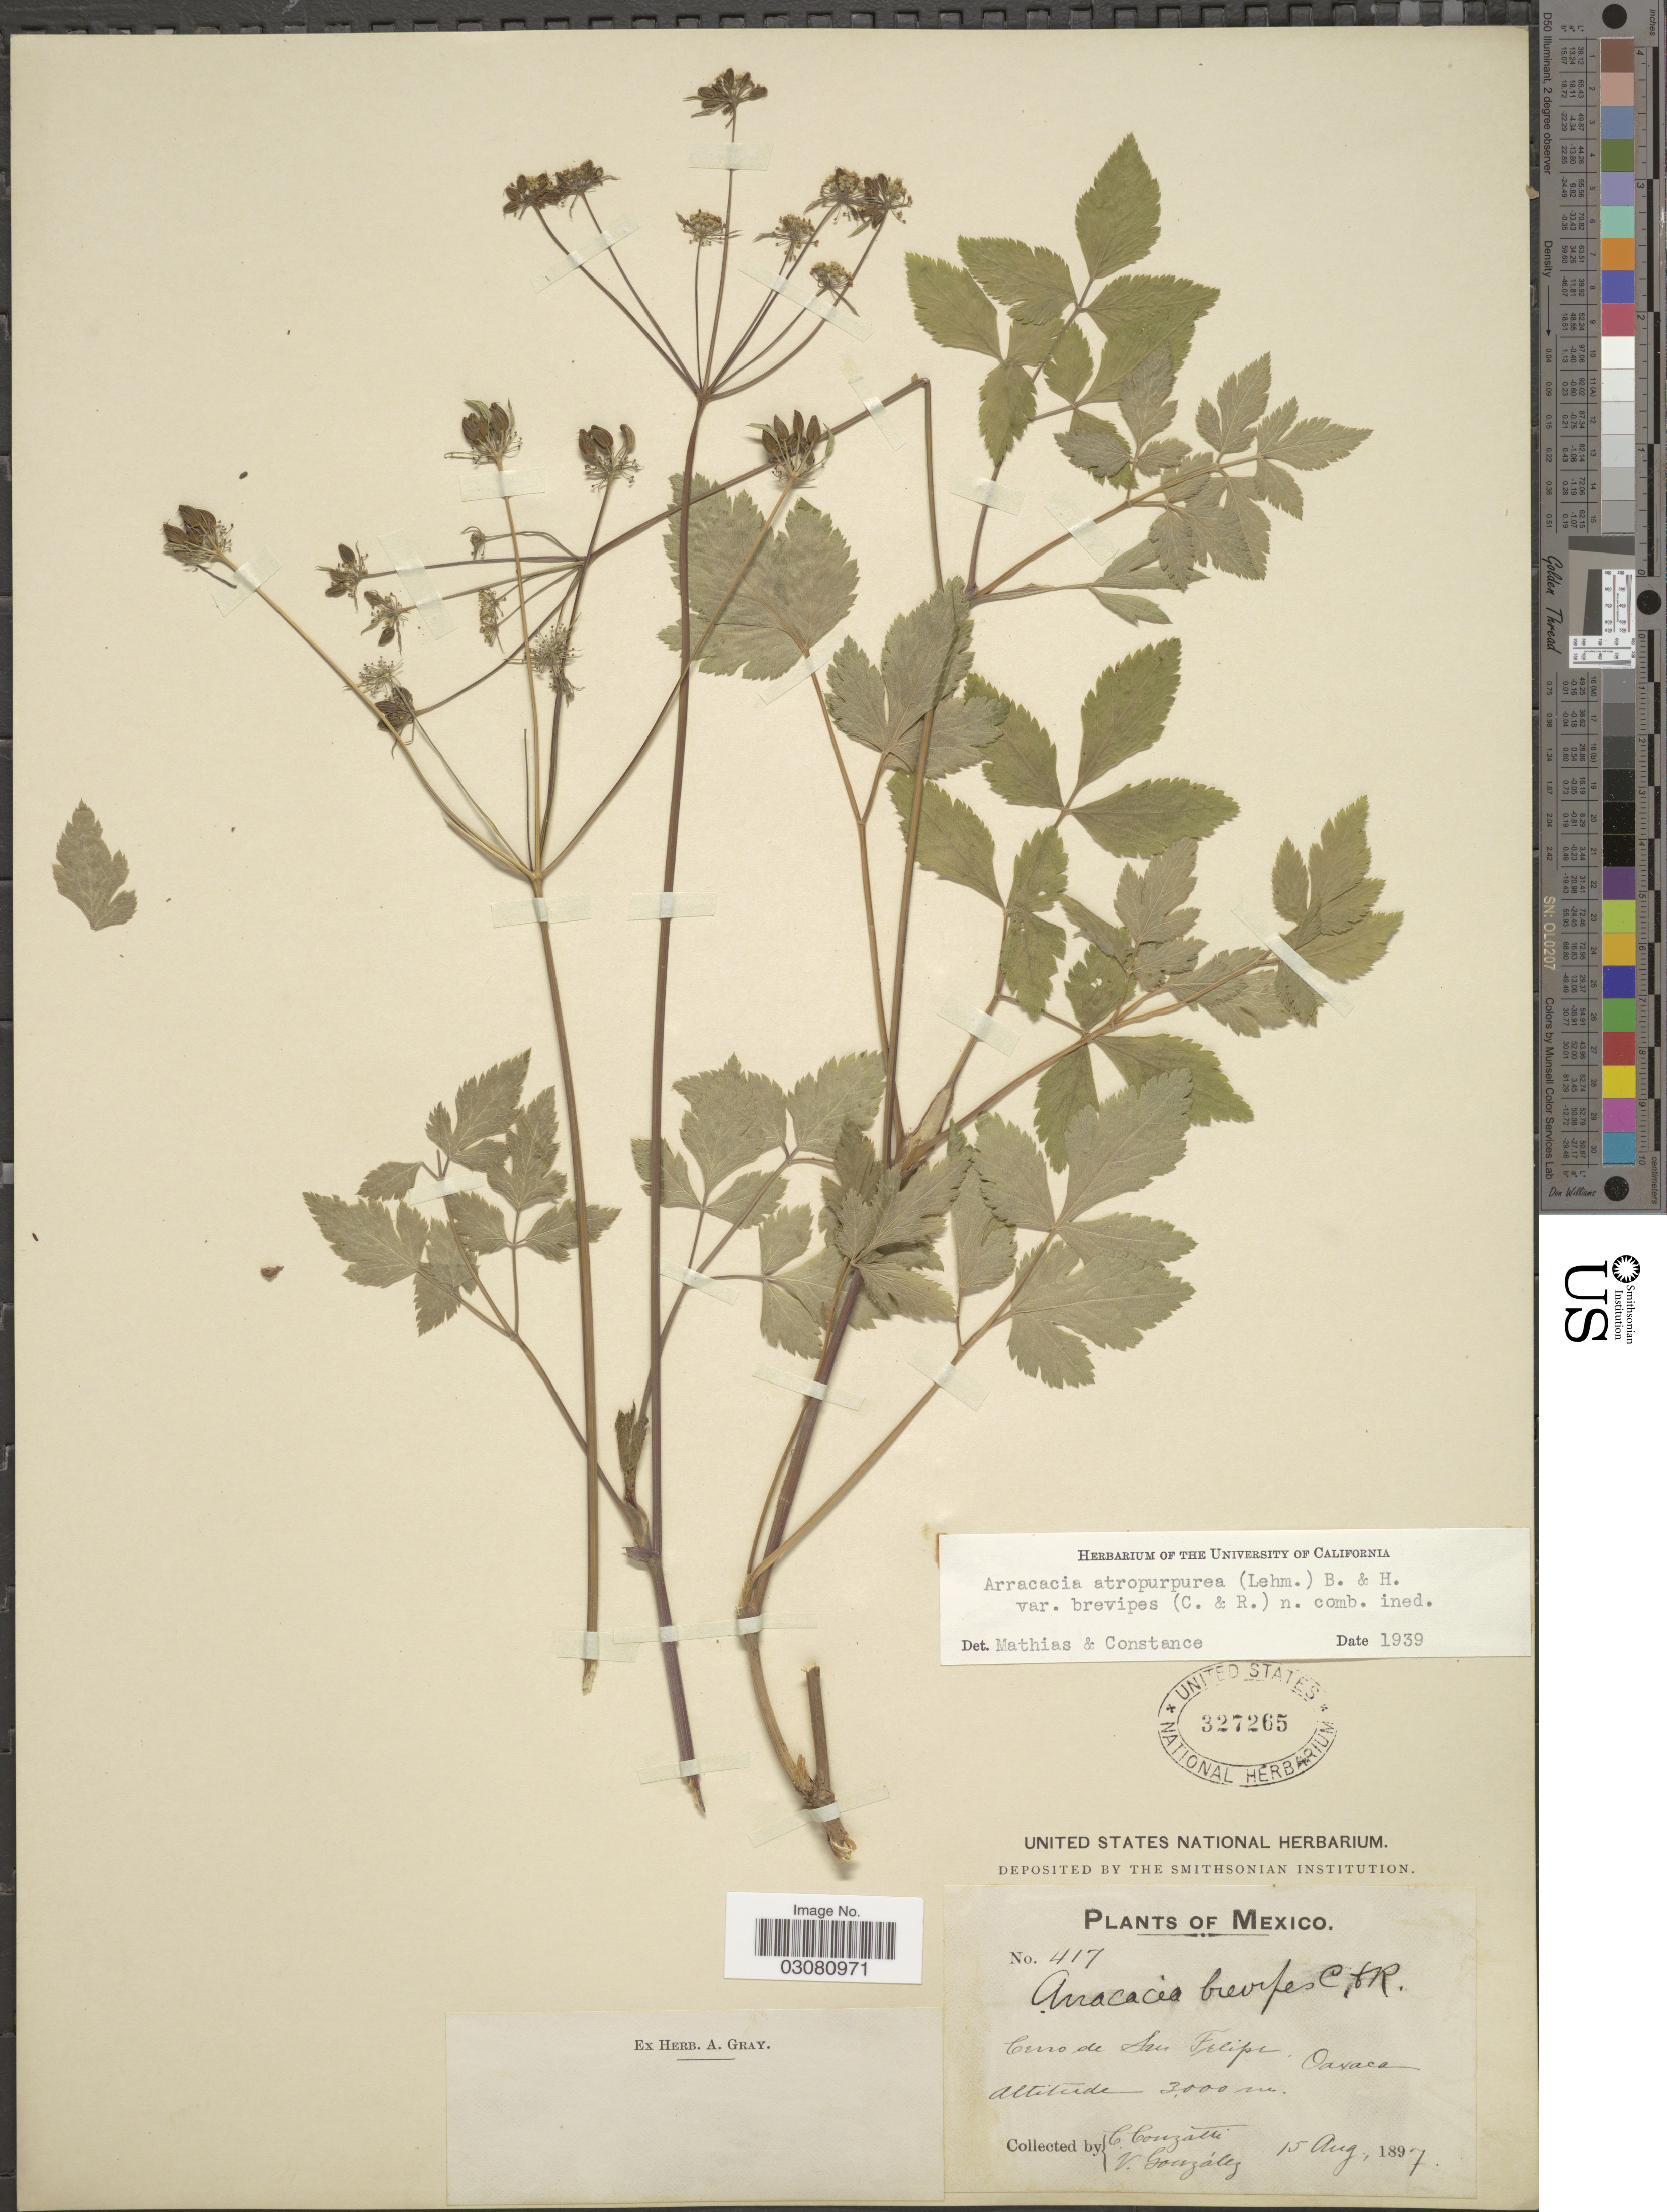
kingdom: Plantae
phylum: Tracheophyta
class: Magnoliopsida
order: Apiales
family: Apiaceae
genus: Arracacia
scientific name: Arracacia atropurpurea var. brevipes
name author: (J.M. Coult. & Rose) Mathias & Constance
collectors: C. Conzatti & V. González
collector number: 417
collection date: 1897-08-15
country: Mexico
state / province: Oaxaca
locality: Cerro de San Felipe.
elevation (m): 3000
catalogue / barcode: US 327265